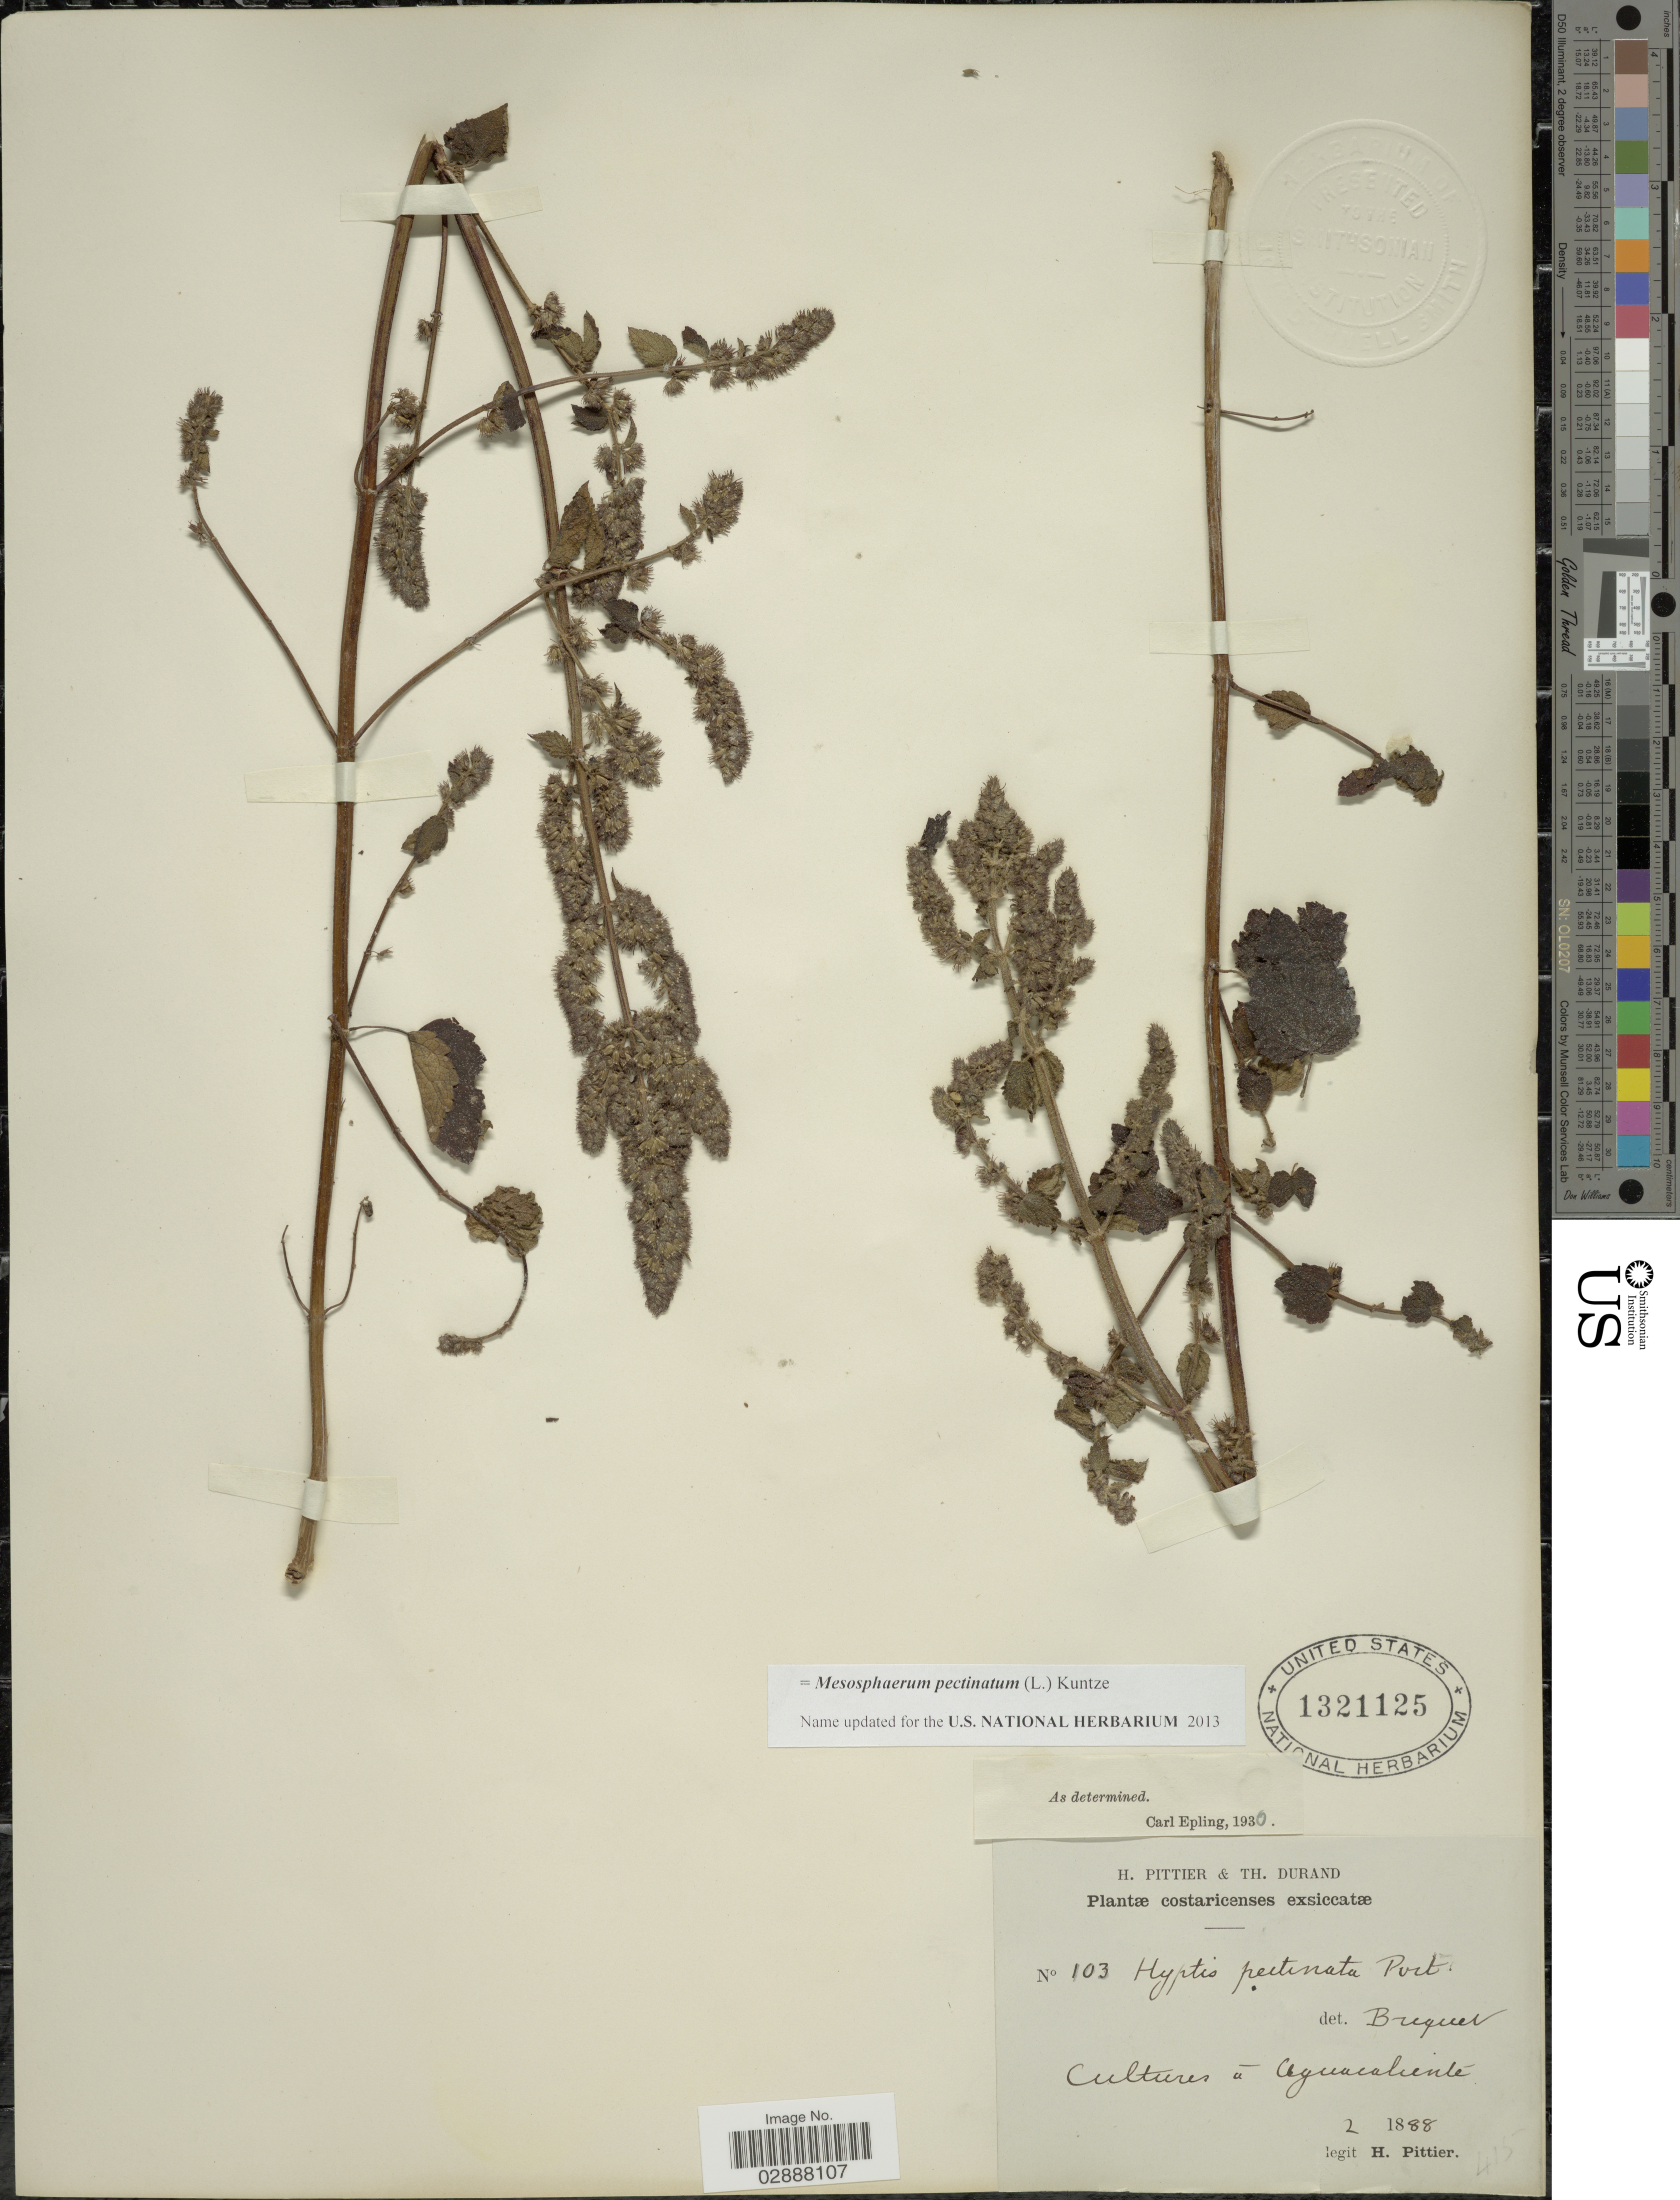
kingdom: Plantae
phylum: Tracheophyta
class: Magnoliopsida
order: Lamiales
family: Lamiaceae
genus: Mesosphaerum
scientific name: Mesosphaerum pectinatum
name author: (L.) Kuntze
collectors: H. F. Pittier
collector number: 103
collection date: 1888-02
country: Costa Rica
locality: Cultures á Aguacaliente.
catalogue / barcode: US 1321125